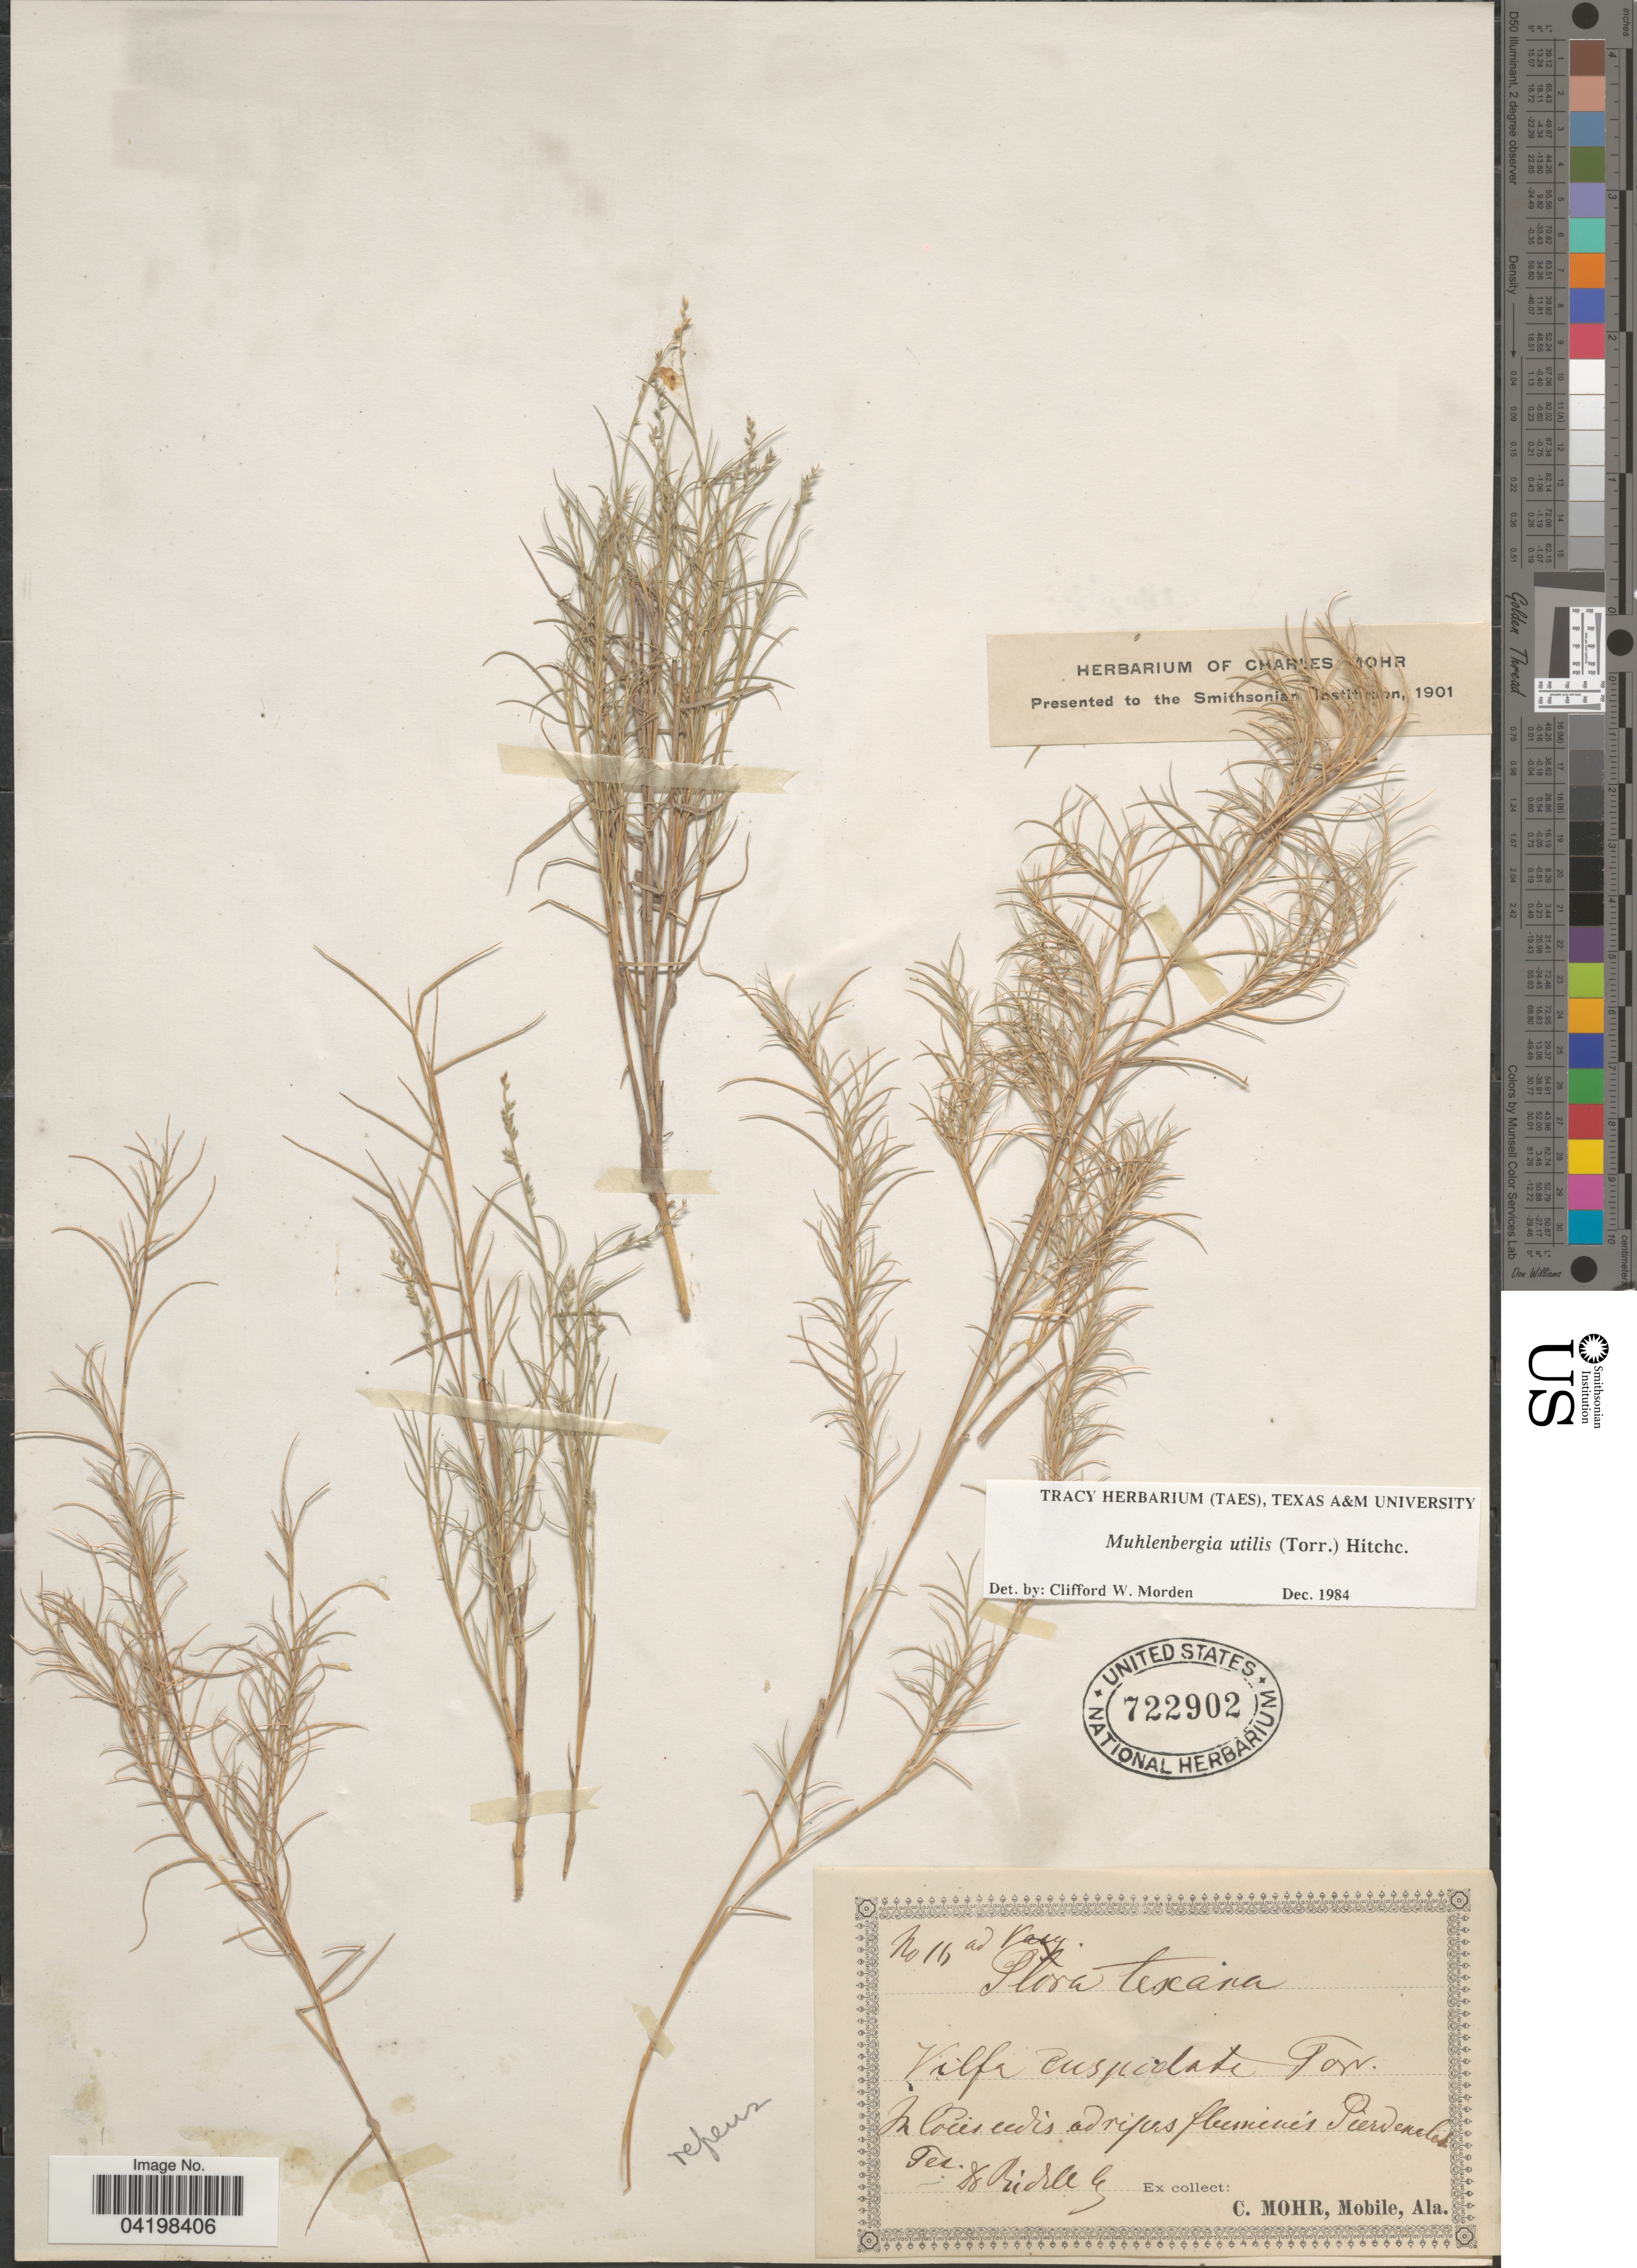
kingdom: Plantae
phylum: Tracheophyta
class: Liliopsida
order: Poales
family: Poaceae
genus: Muhlenbergia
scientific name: Muhlenbergia utilis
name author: (Torr.) Hitchc.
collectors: C. T. Mohr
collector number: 11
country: United States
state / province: Texas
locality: Texana. In locis udis ad ripas fluminis Pierderlcok [interpreted] Ter.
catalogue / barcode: US 722902